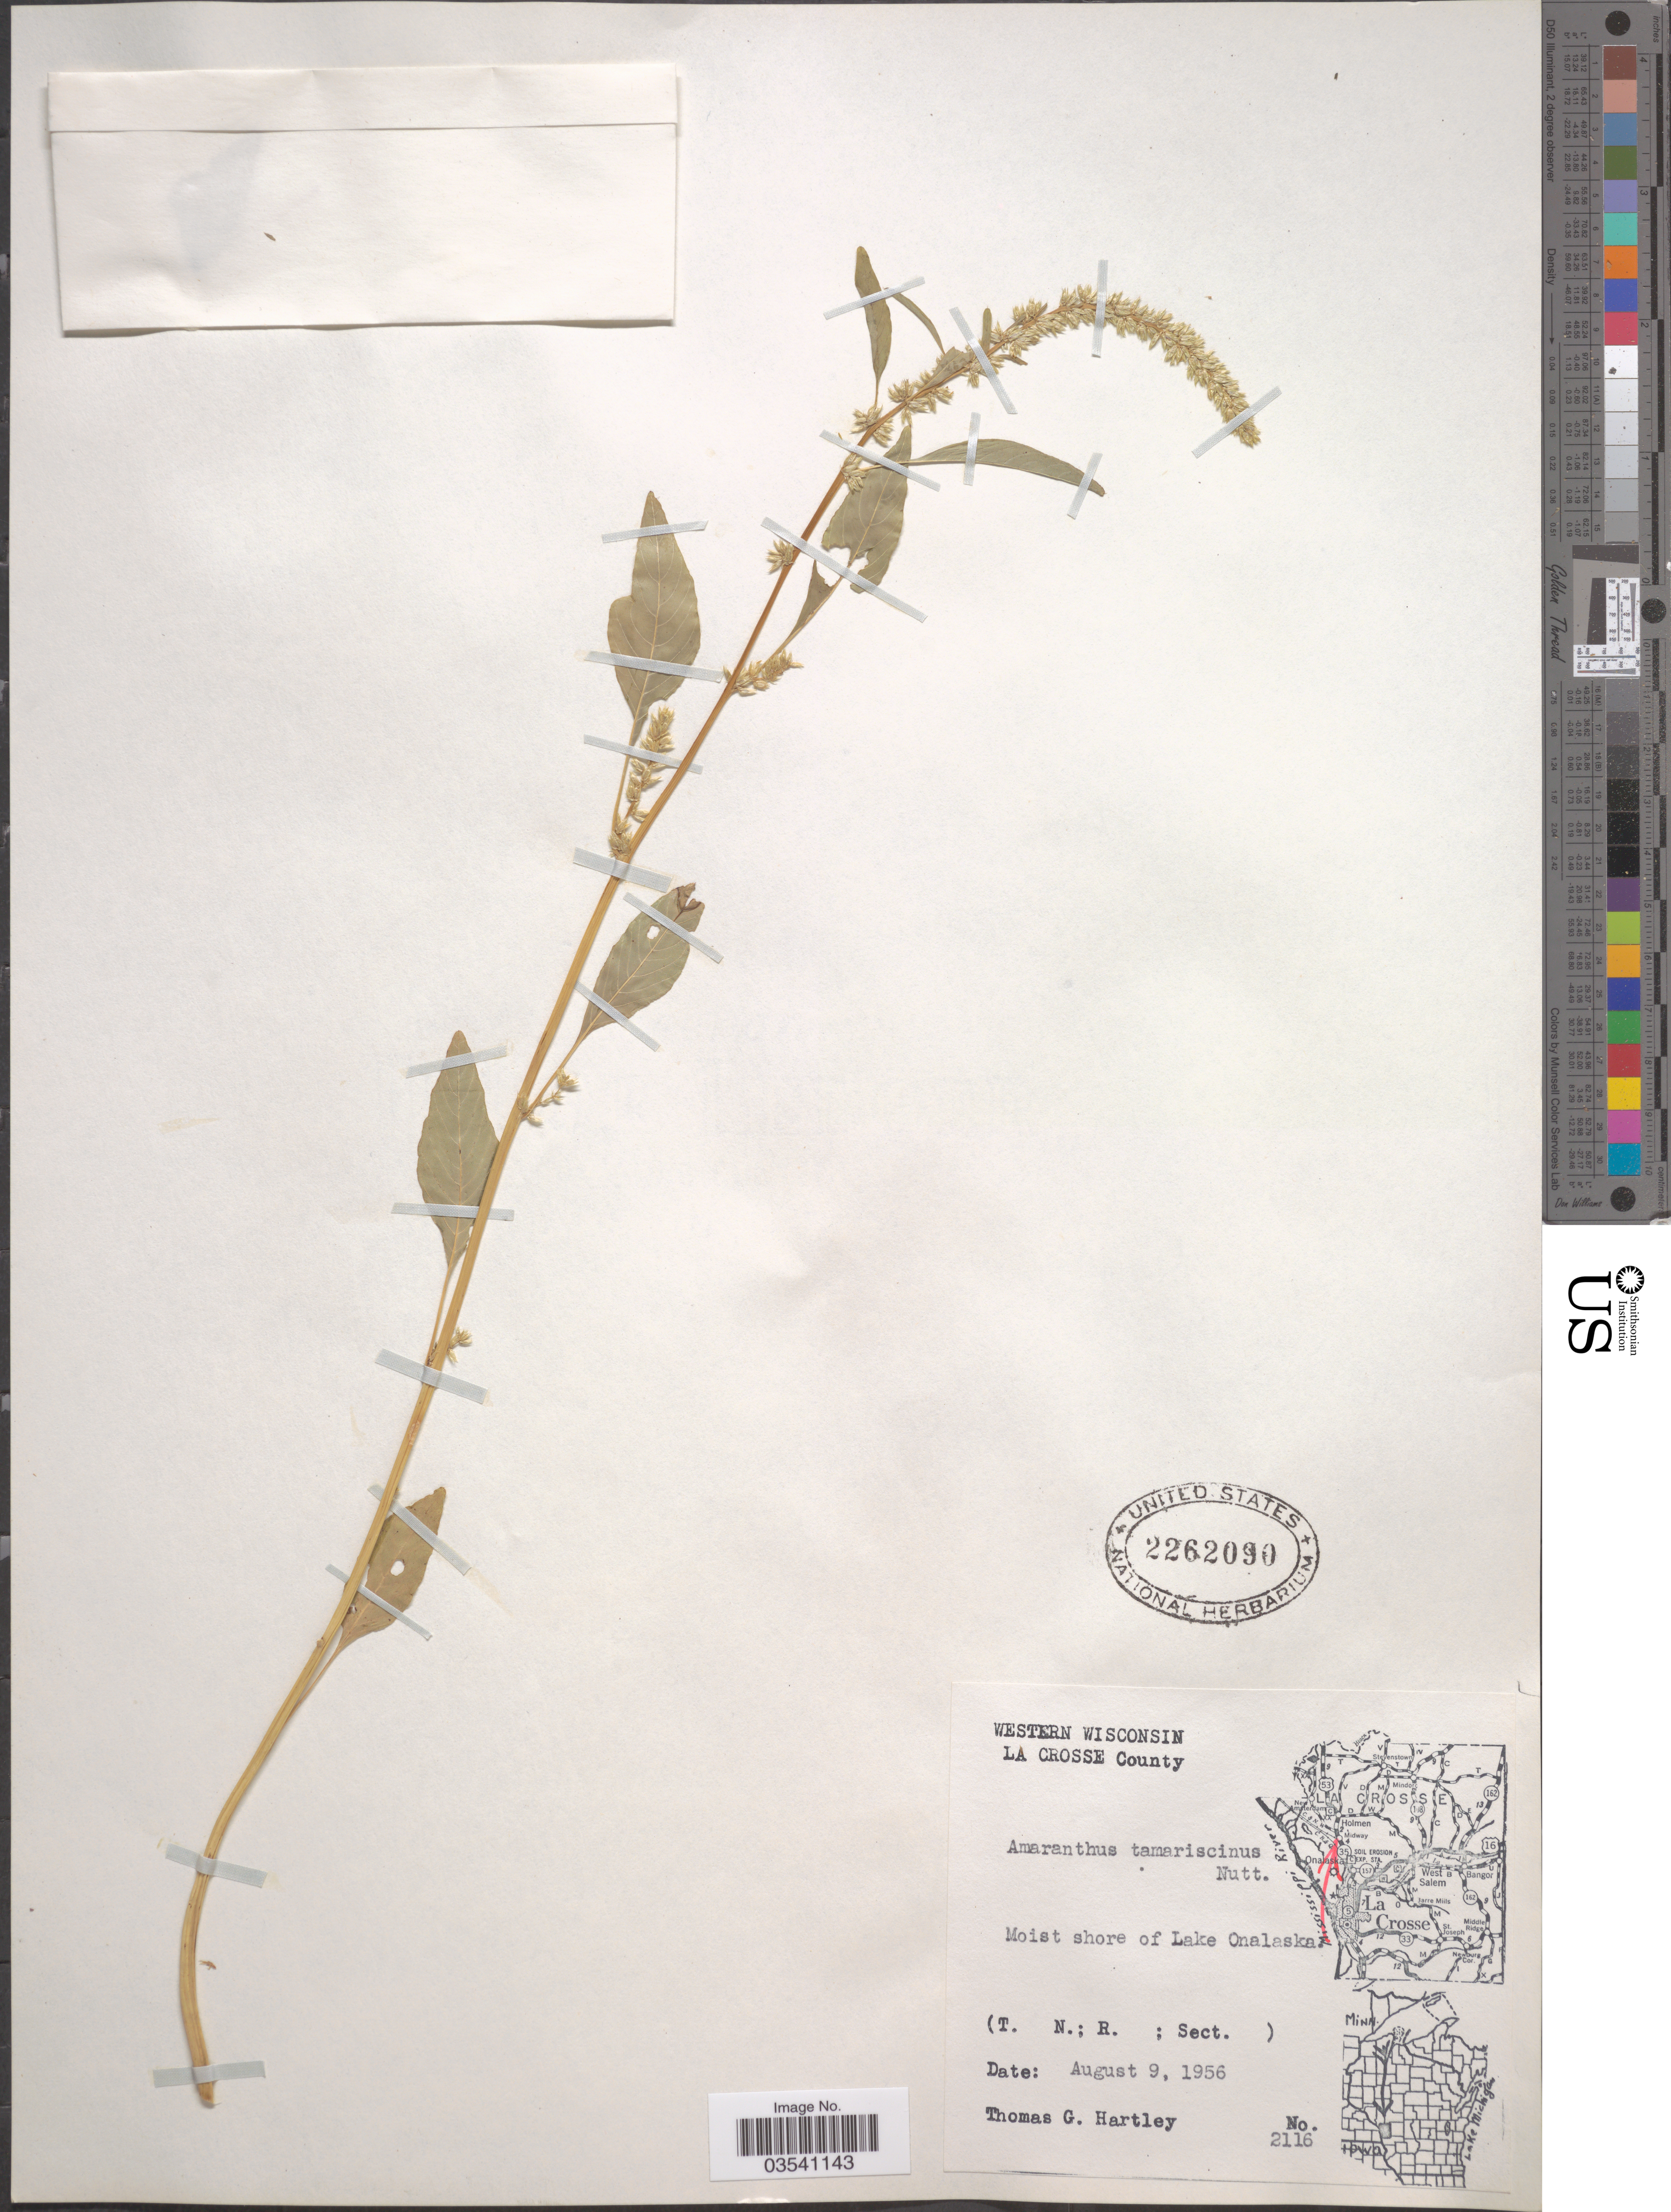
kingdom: Plantae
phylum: Tracheophyta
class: Magnoliopsida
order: Caryophyllales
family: Amaranthaceae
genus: Amaranthus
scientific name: Amaranthus tamariscinus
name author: Nutt.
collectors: T. G. Hartley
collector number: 2116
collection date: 1956-08-09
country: United States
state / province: Wisconsin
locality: Western Wisconsin. La Crosse County. Moist shore of Lake Onalaska.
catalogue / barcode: US 2262090